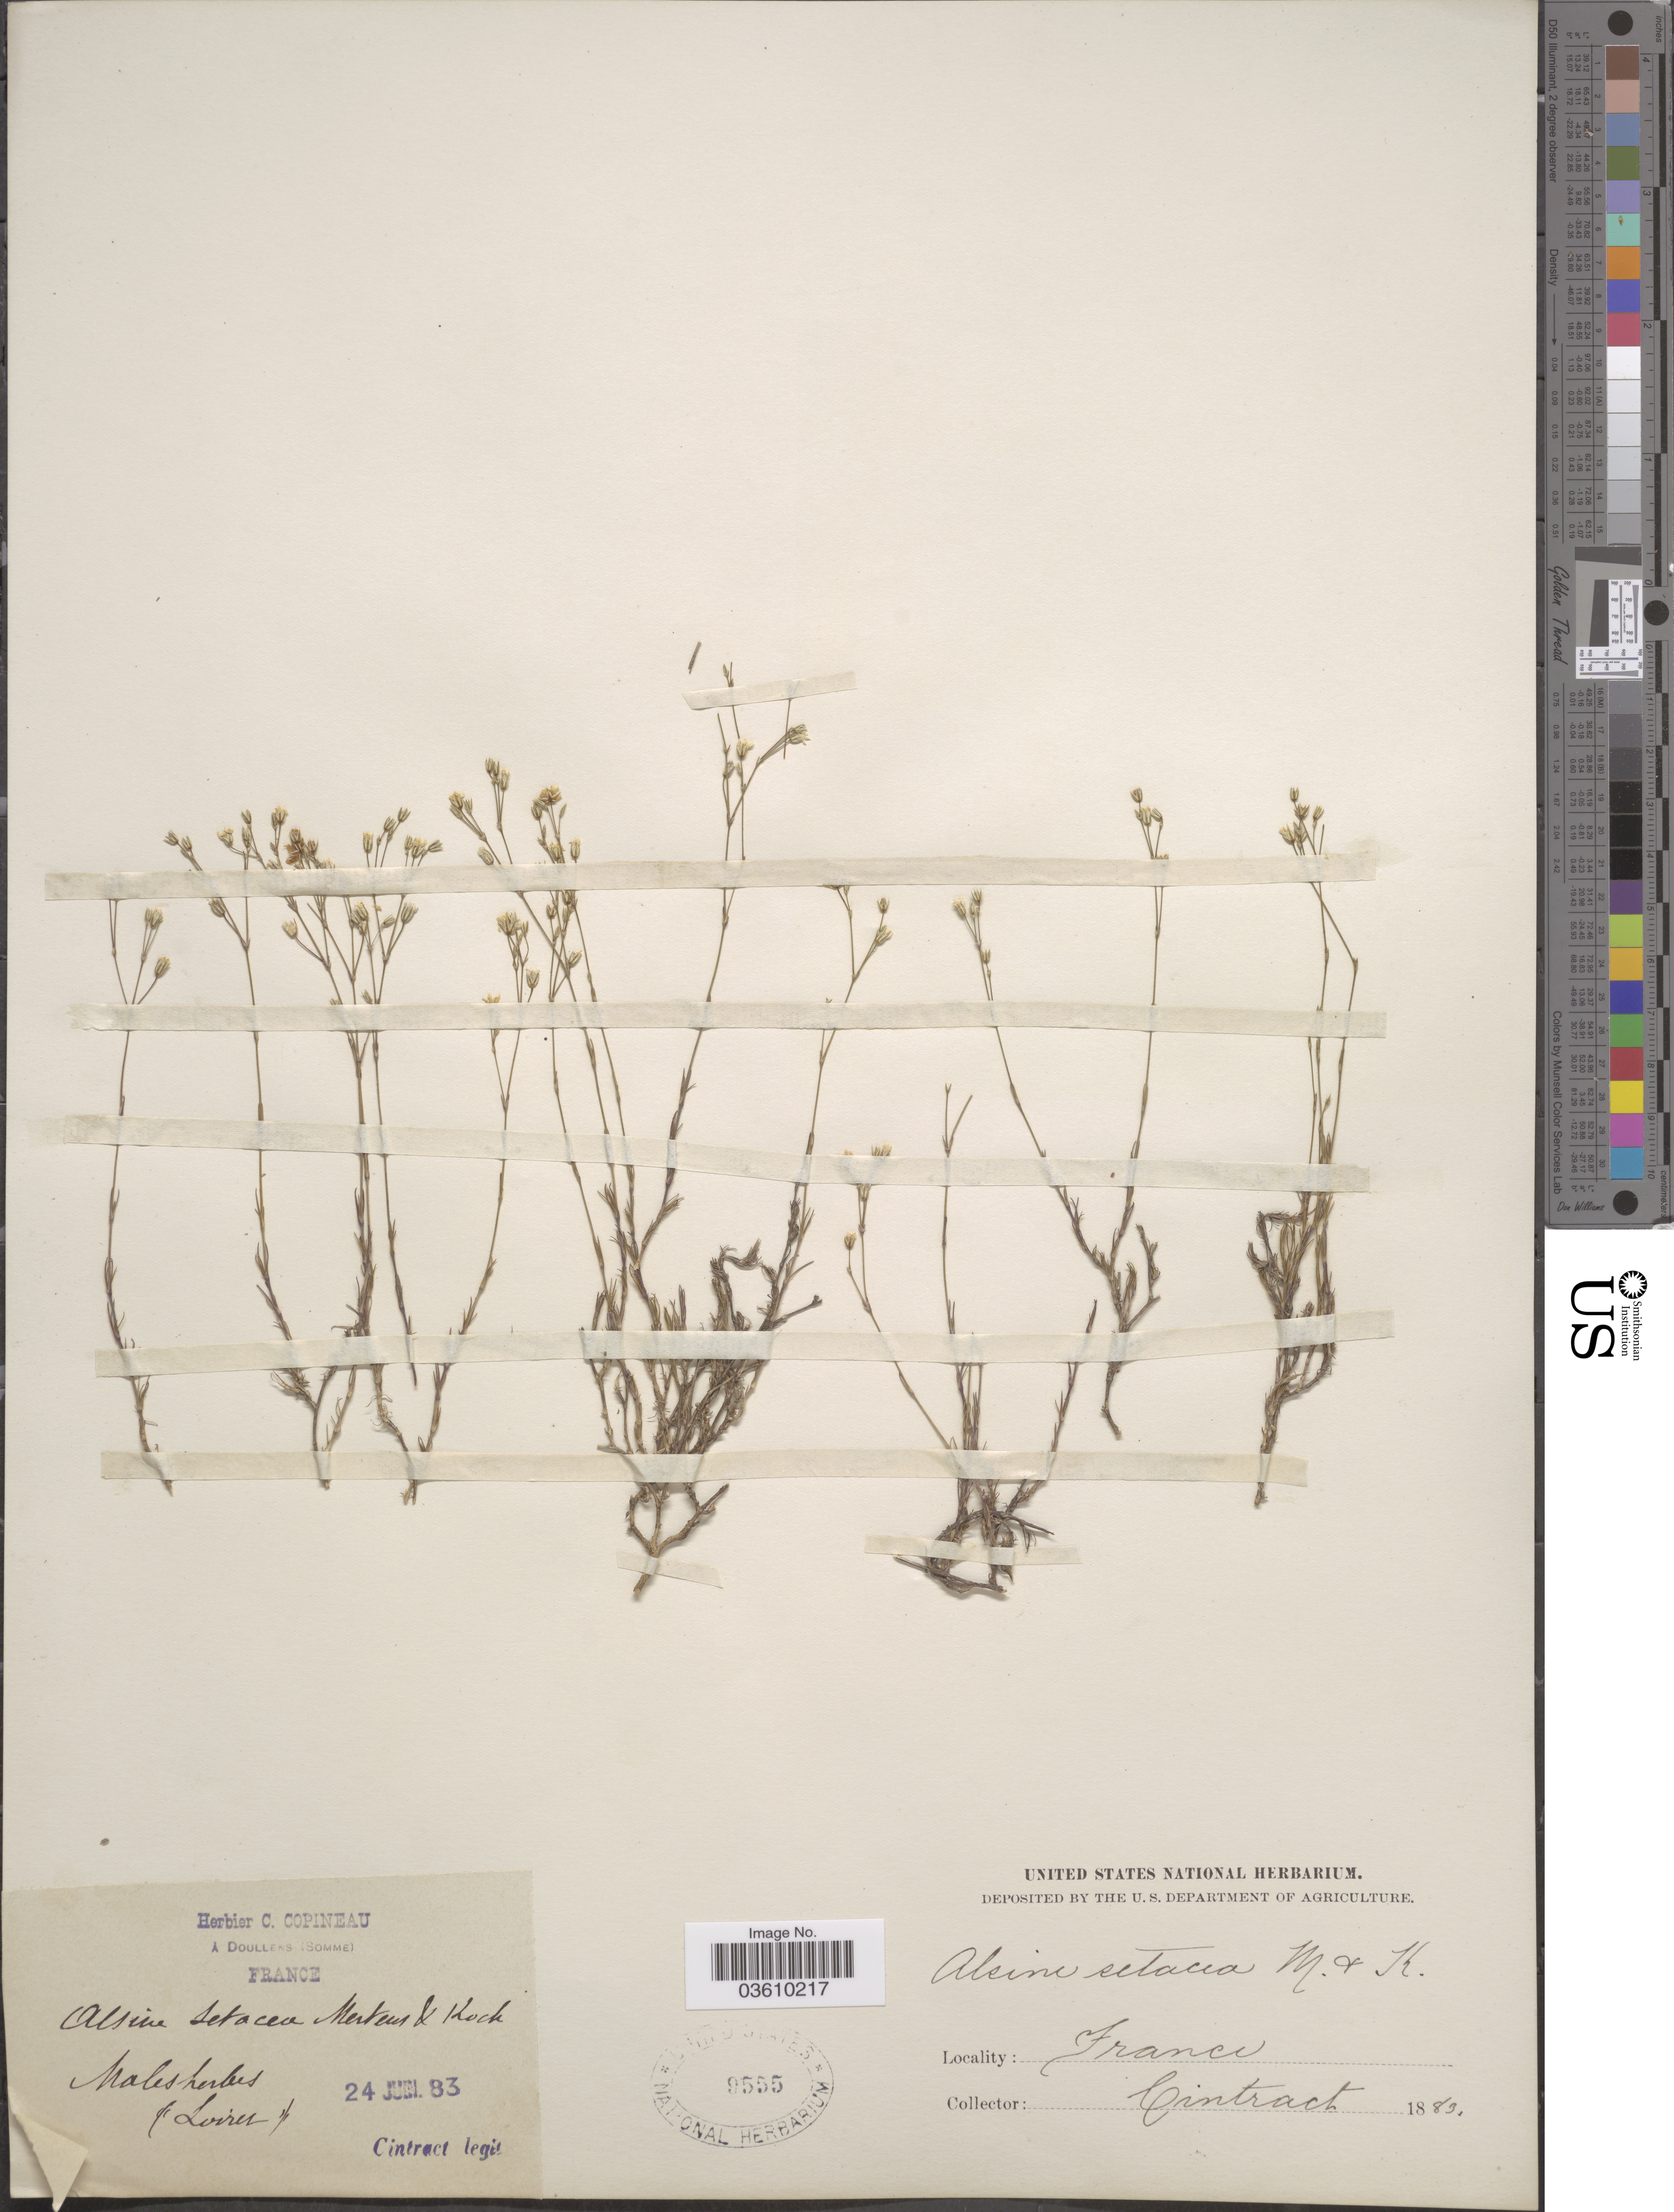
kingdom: Plantae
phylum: Tracheophyta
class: Magnoliopsida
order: Caryophyllales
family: Caryophyllaceae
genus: Minuartia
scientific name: Minuartia setacea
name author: (Thuill.) Hayek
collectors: Cintract, --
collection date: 1883-07-24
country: France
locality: Malesherbes (Loiret).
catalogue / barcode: US 9555